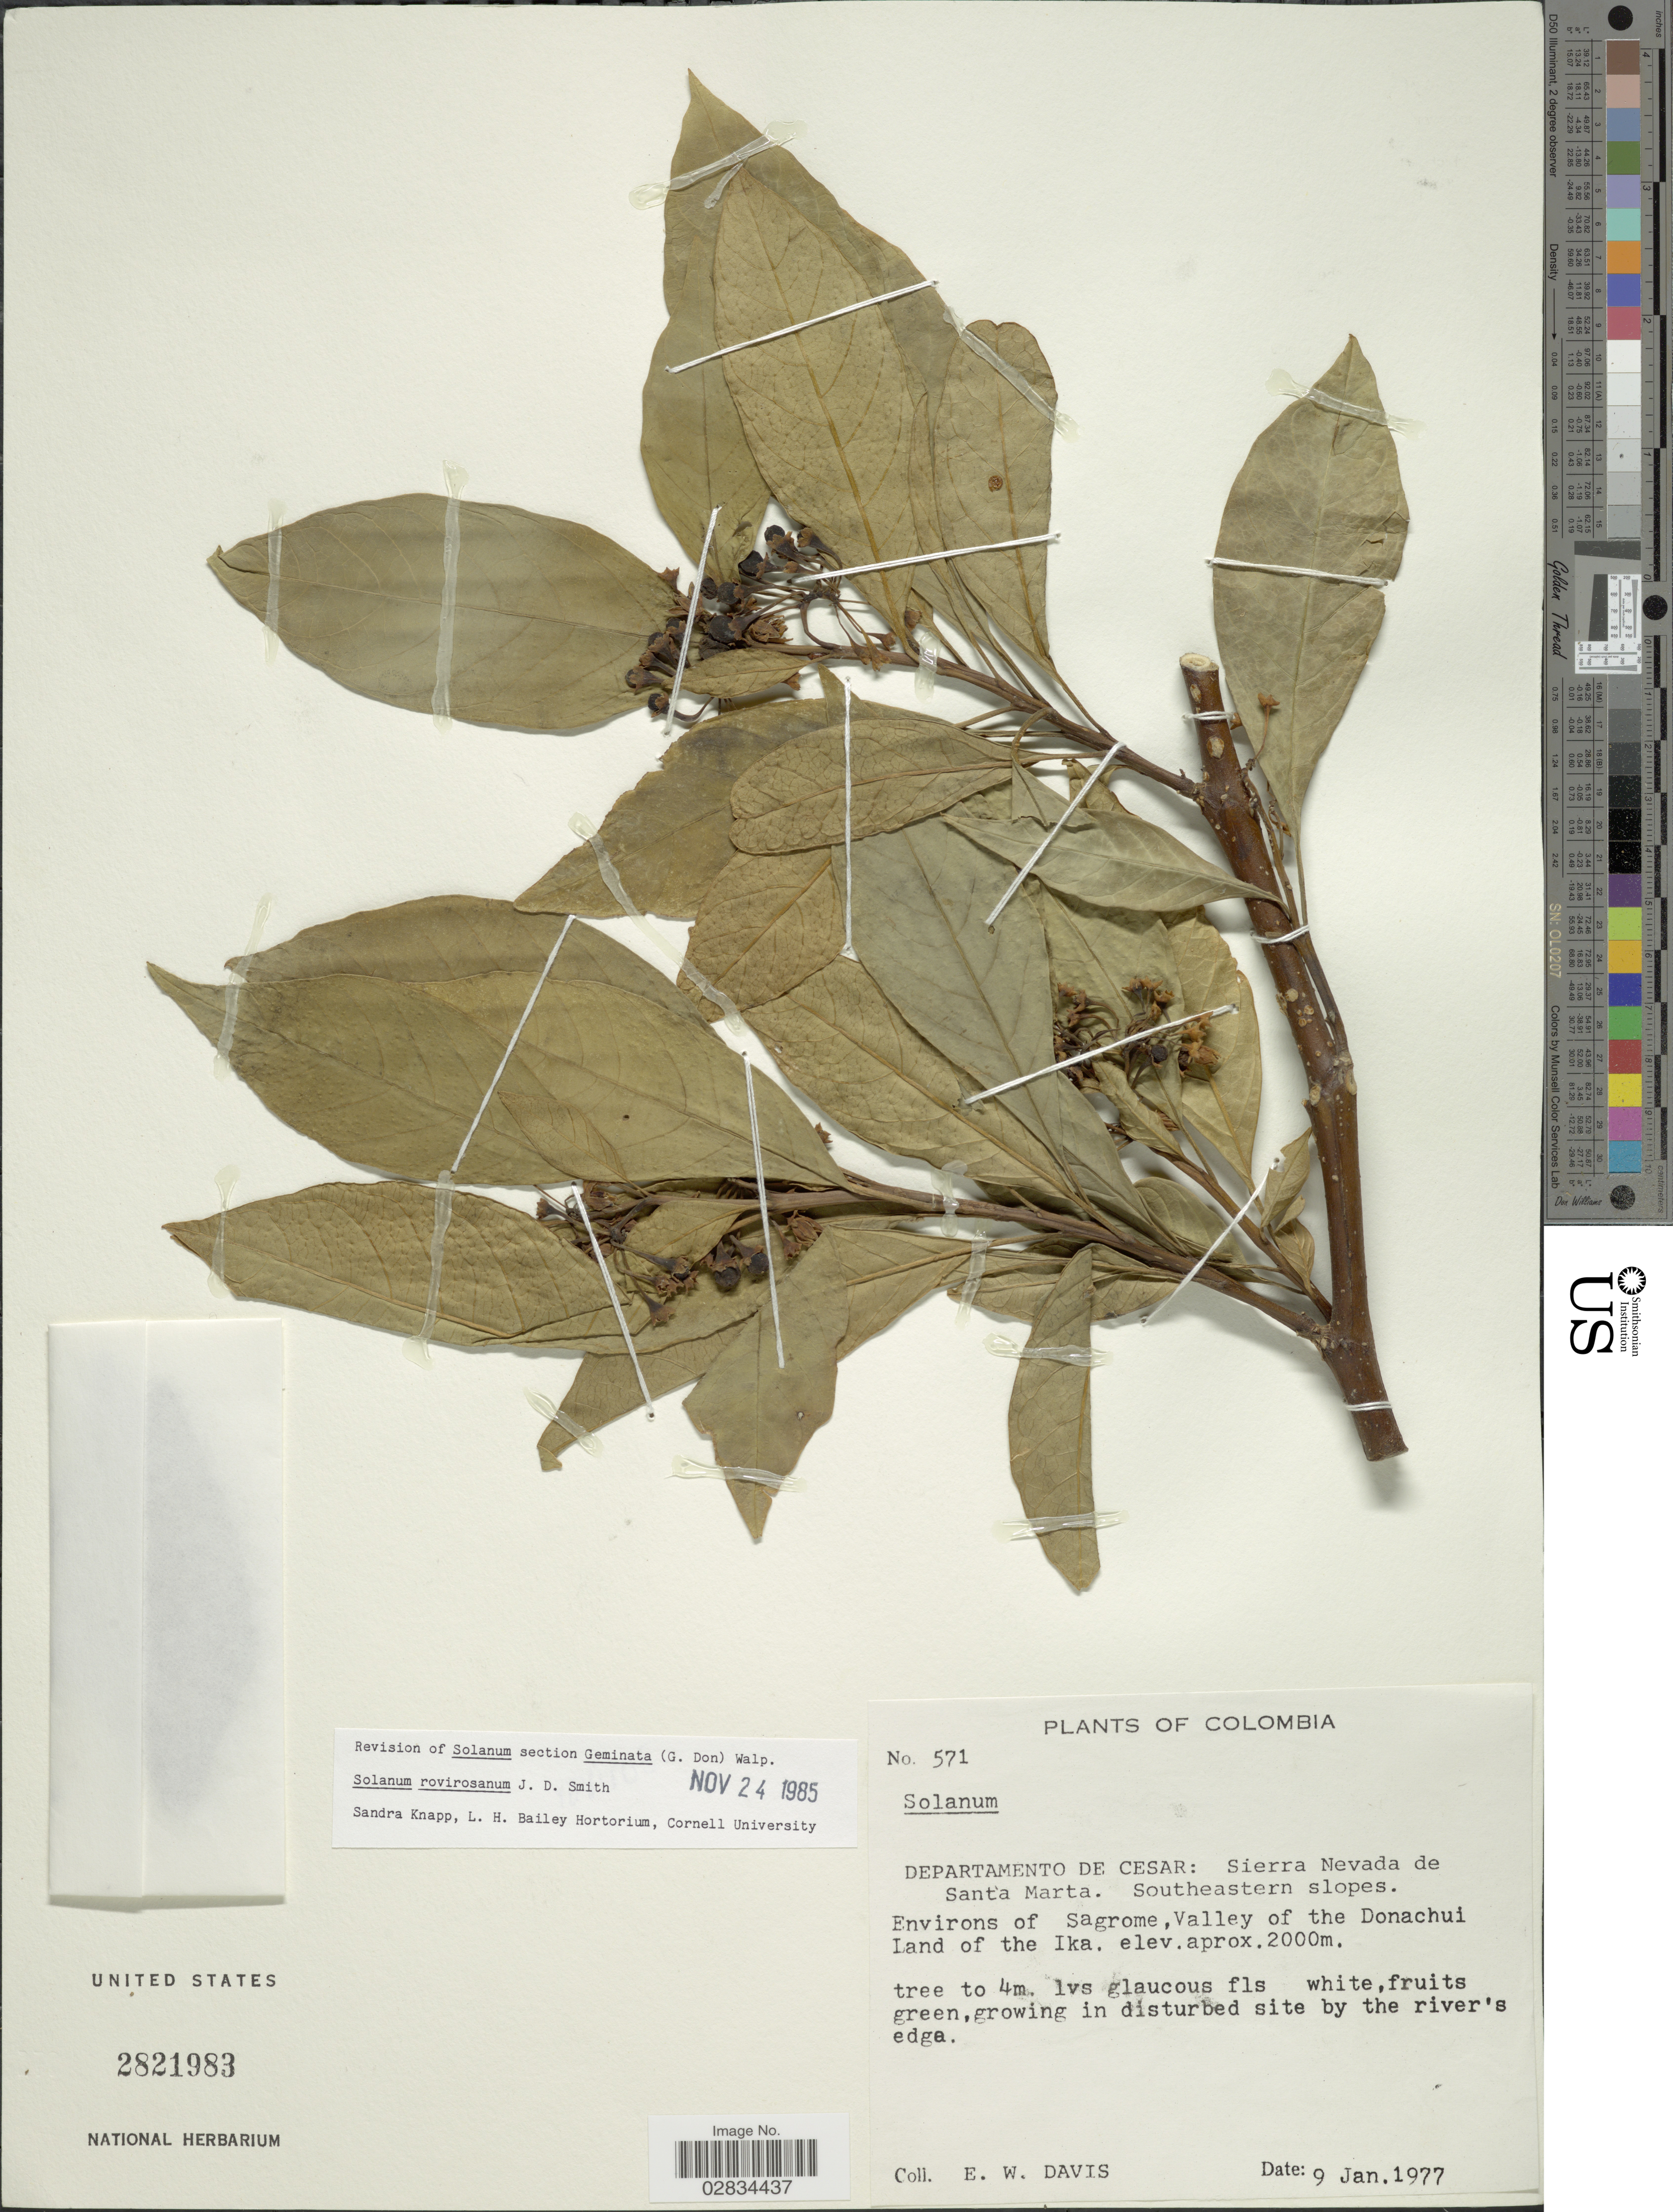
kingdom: Plantae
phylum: Tracheophyta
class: Magnoliopsida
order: Solanales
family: Solanaceae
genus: Solanum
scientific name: Solanum rovirosanum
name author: Donn. Sm.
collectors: E. W. Davis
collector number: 571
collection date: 1977-01-09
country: Colombia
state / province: Cesar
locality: Departamento de Cesar: Sierra Nevada de Santa Marta. Southeastern slopes. Environs of Sagrome, Valley of the Donachui Land of the Ika.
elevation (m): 2000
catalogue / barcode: US 2821983